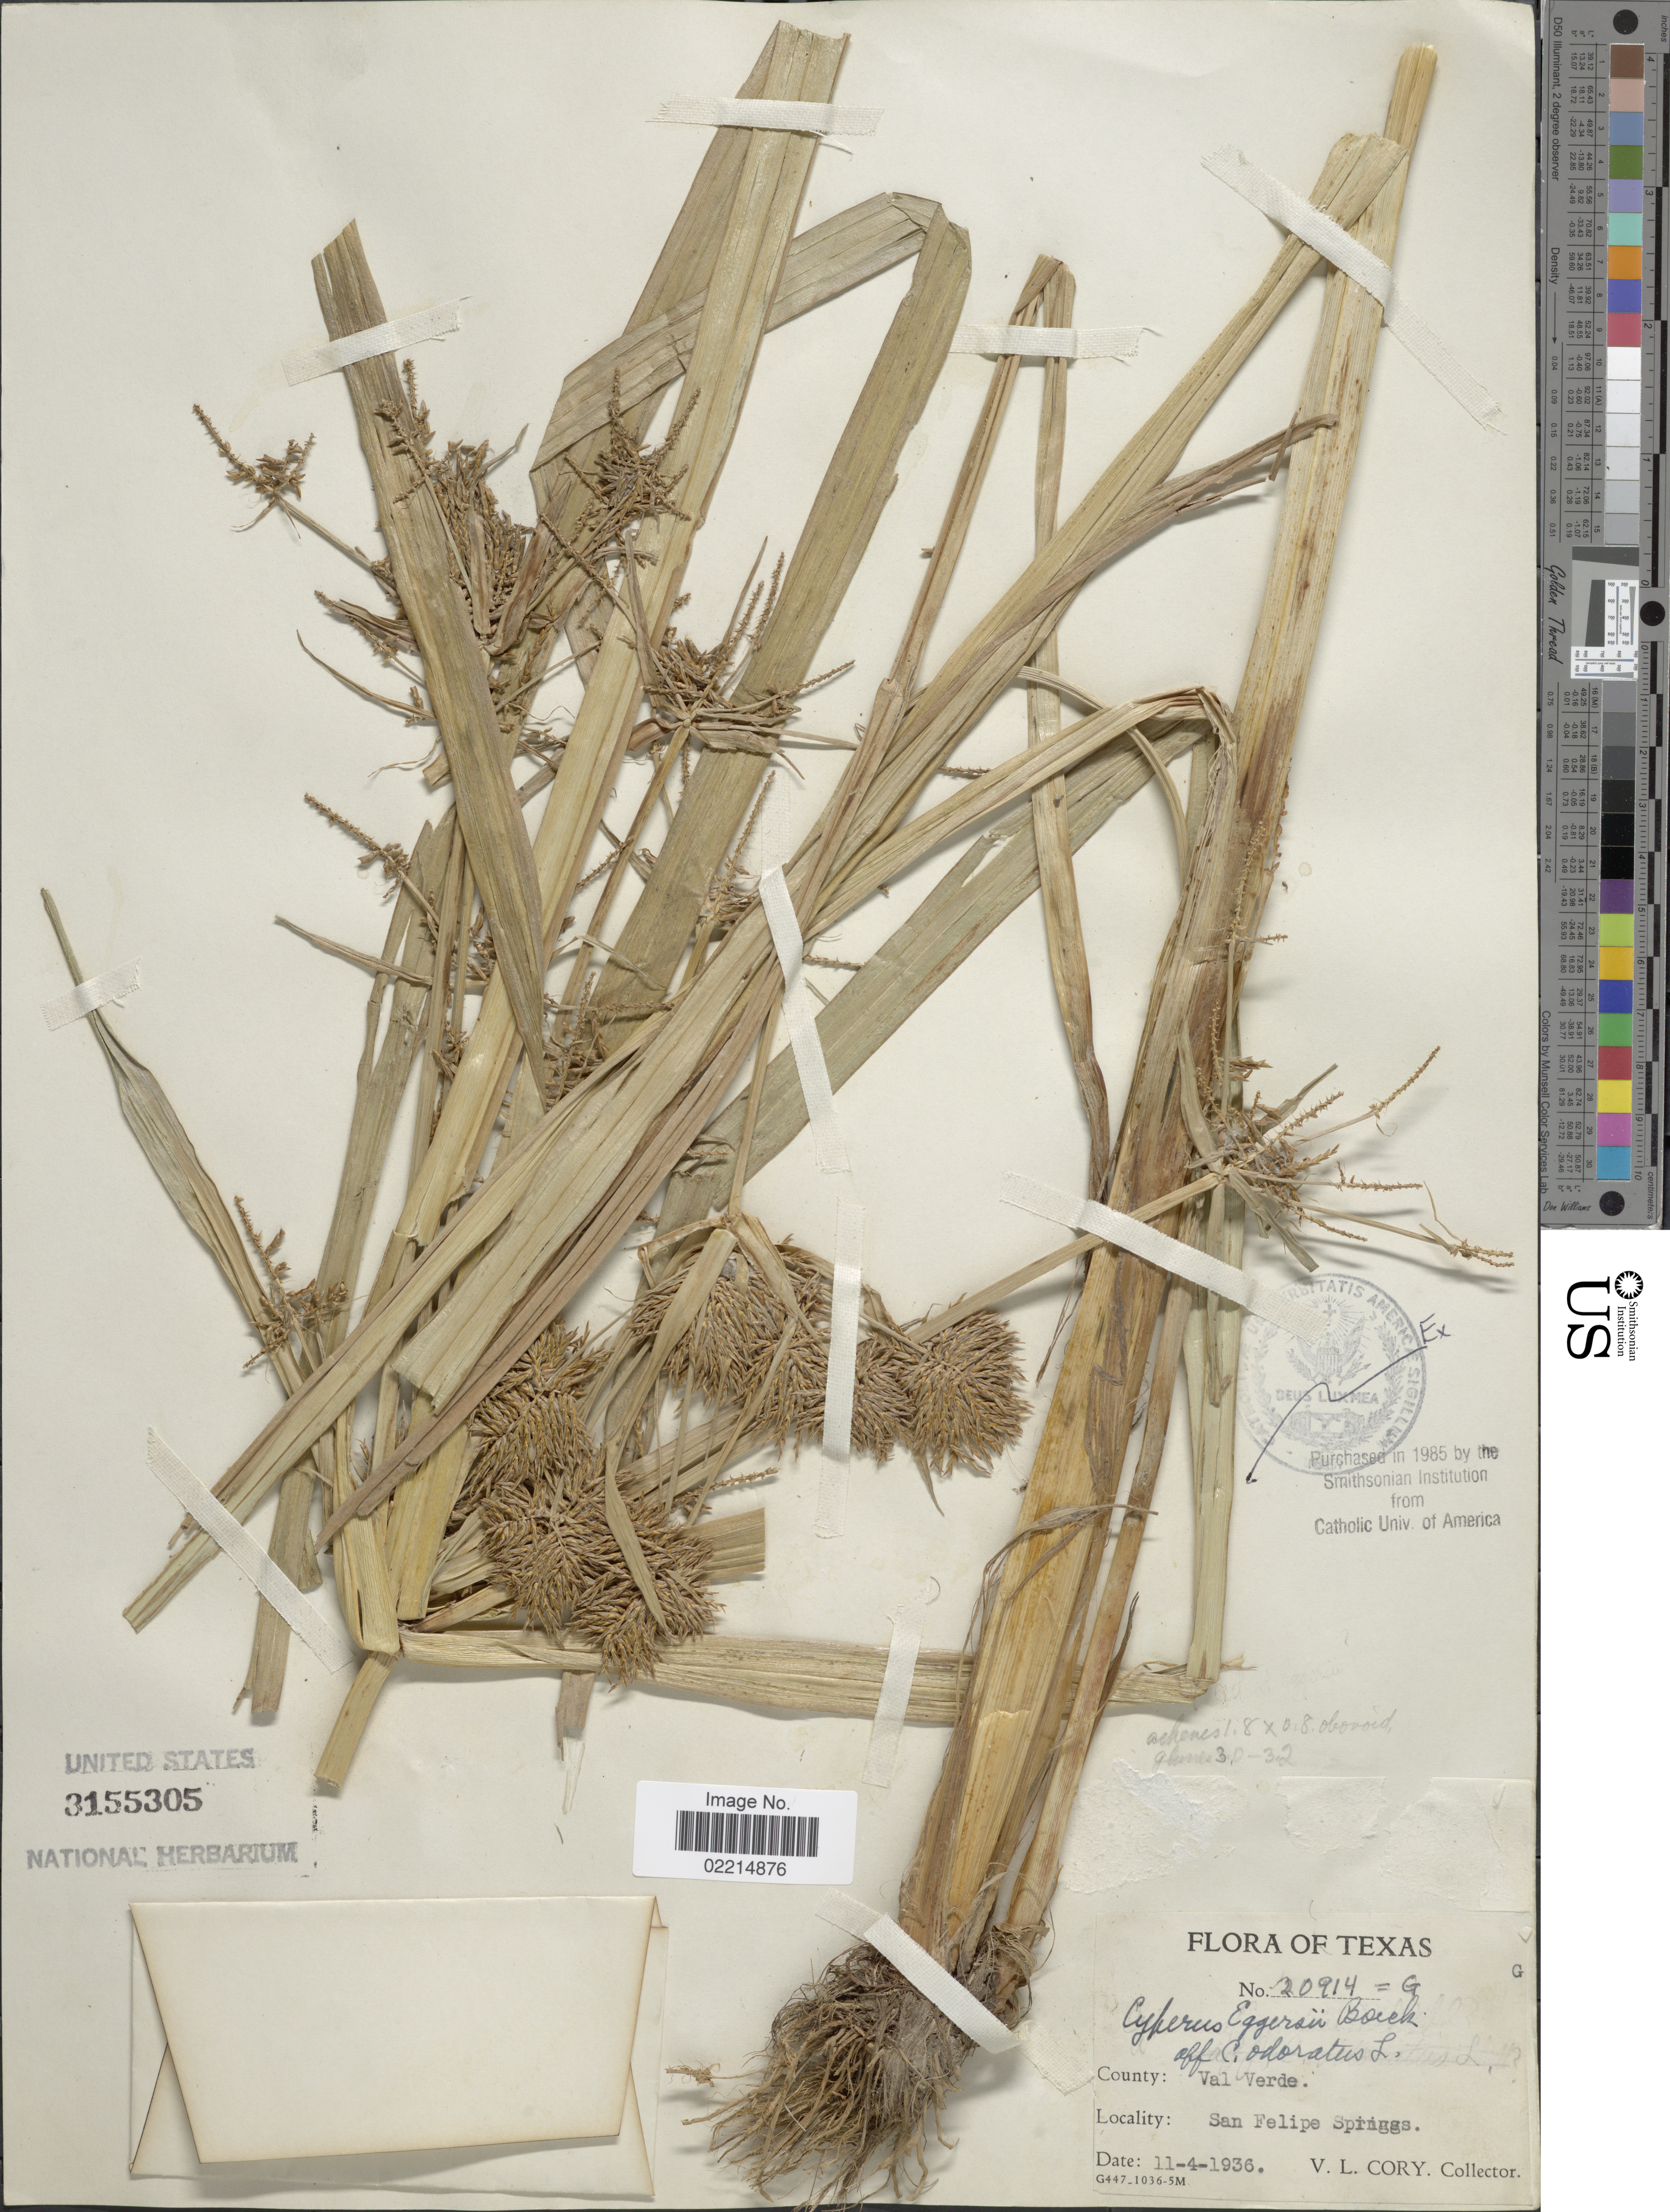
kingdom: Plantae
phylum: Tracheophyta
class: Liliopsida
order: Poales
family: Cyperaceae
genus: Cyperus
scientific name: Cyperus eggersii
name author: Boeckeler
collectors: V. Cory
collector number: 20914 G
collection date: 1936-04-11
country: United States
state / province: Texas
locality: Val Verde, San Felipe Springs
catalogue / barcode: US 3155305